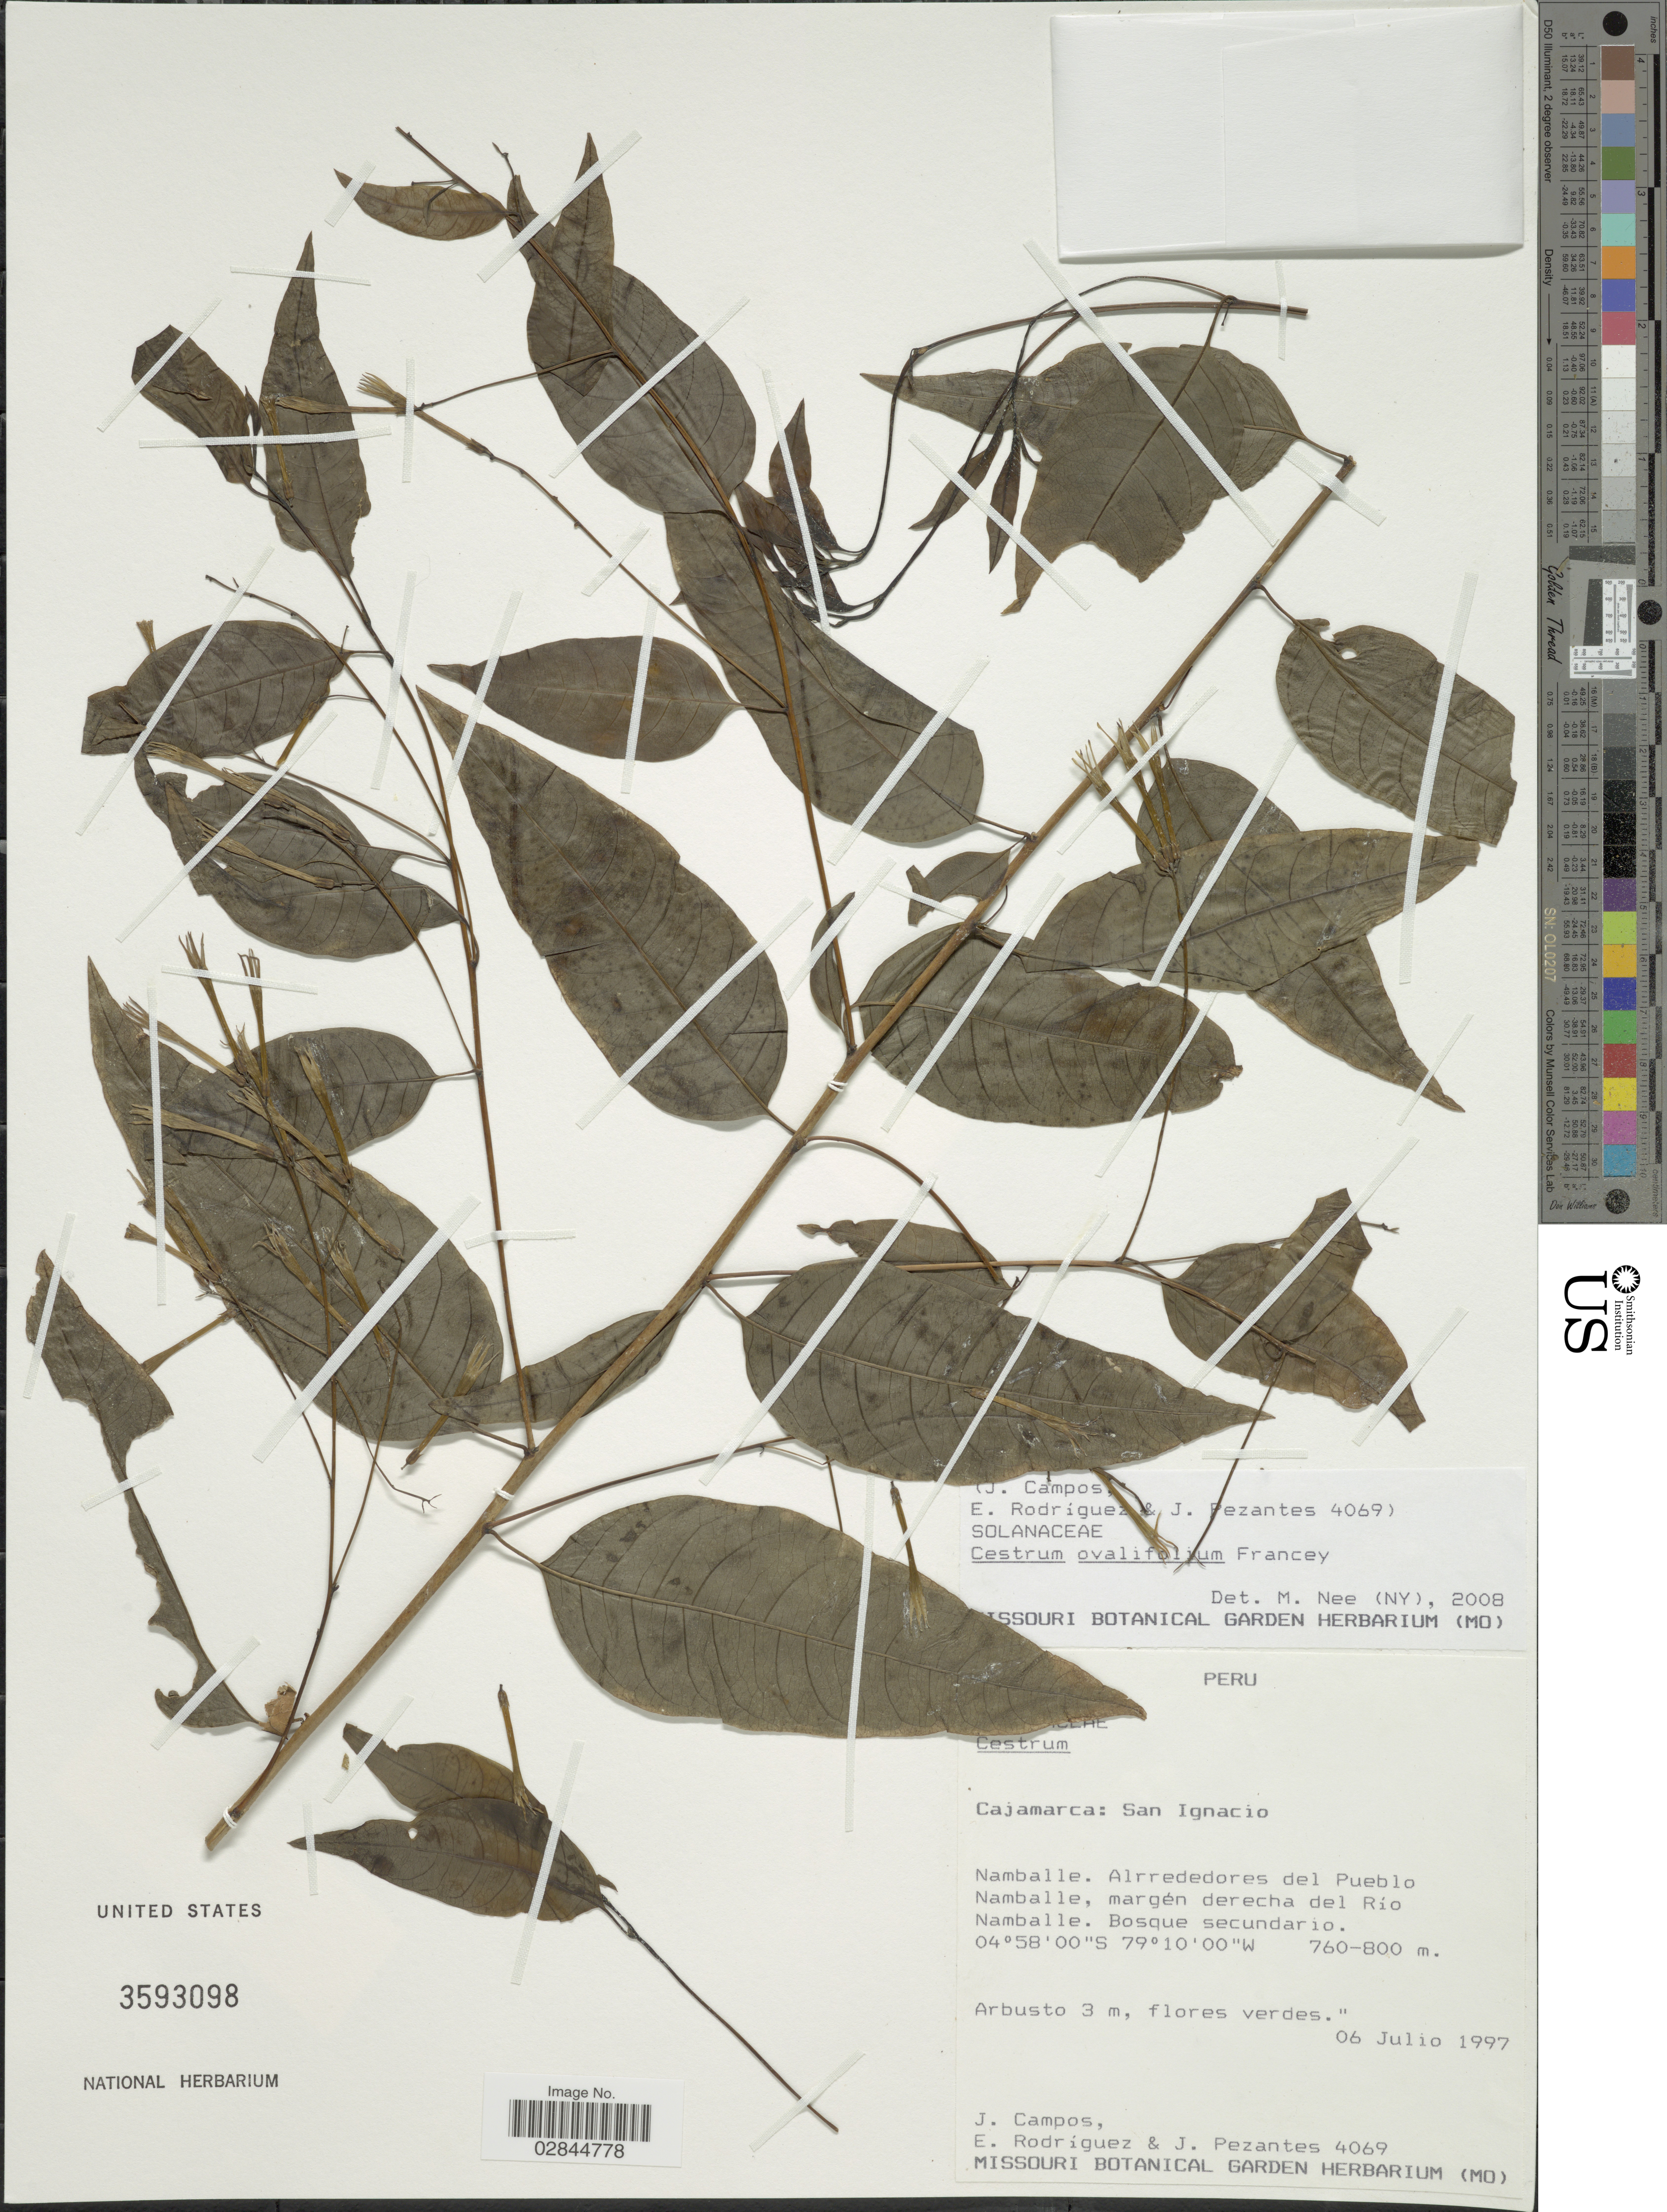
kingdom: Plantae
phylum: Tracheophyta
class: Magnoliopsida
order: Solanales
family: Solanaceae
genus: Cestrum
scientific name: Cestrum ovalifolium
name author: Francey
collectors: J. Campos, E. Rodriguez & J. Pezantes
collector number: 4069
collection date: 1997-07-06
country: Peru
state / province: Cajamarca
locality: San Ignacio. Namballe. Alrrededores del Pueblo Namballe, margén derecha del Río Namballe.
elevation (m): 760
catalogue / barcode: US 3593098